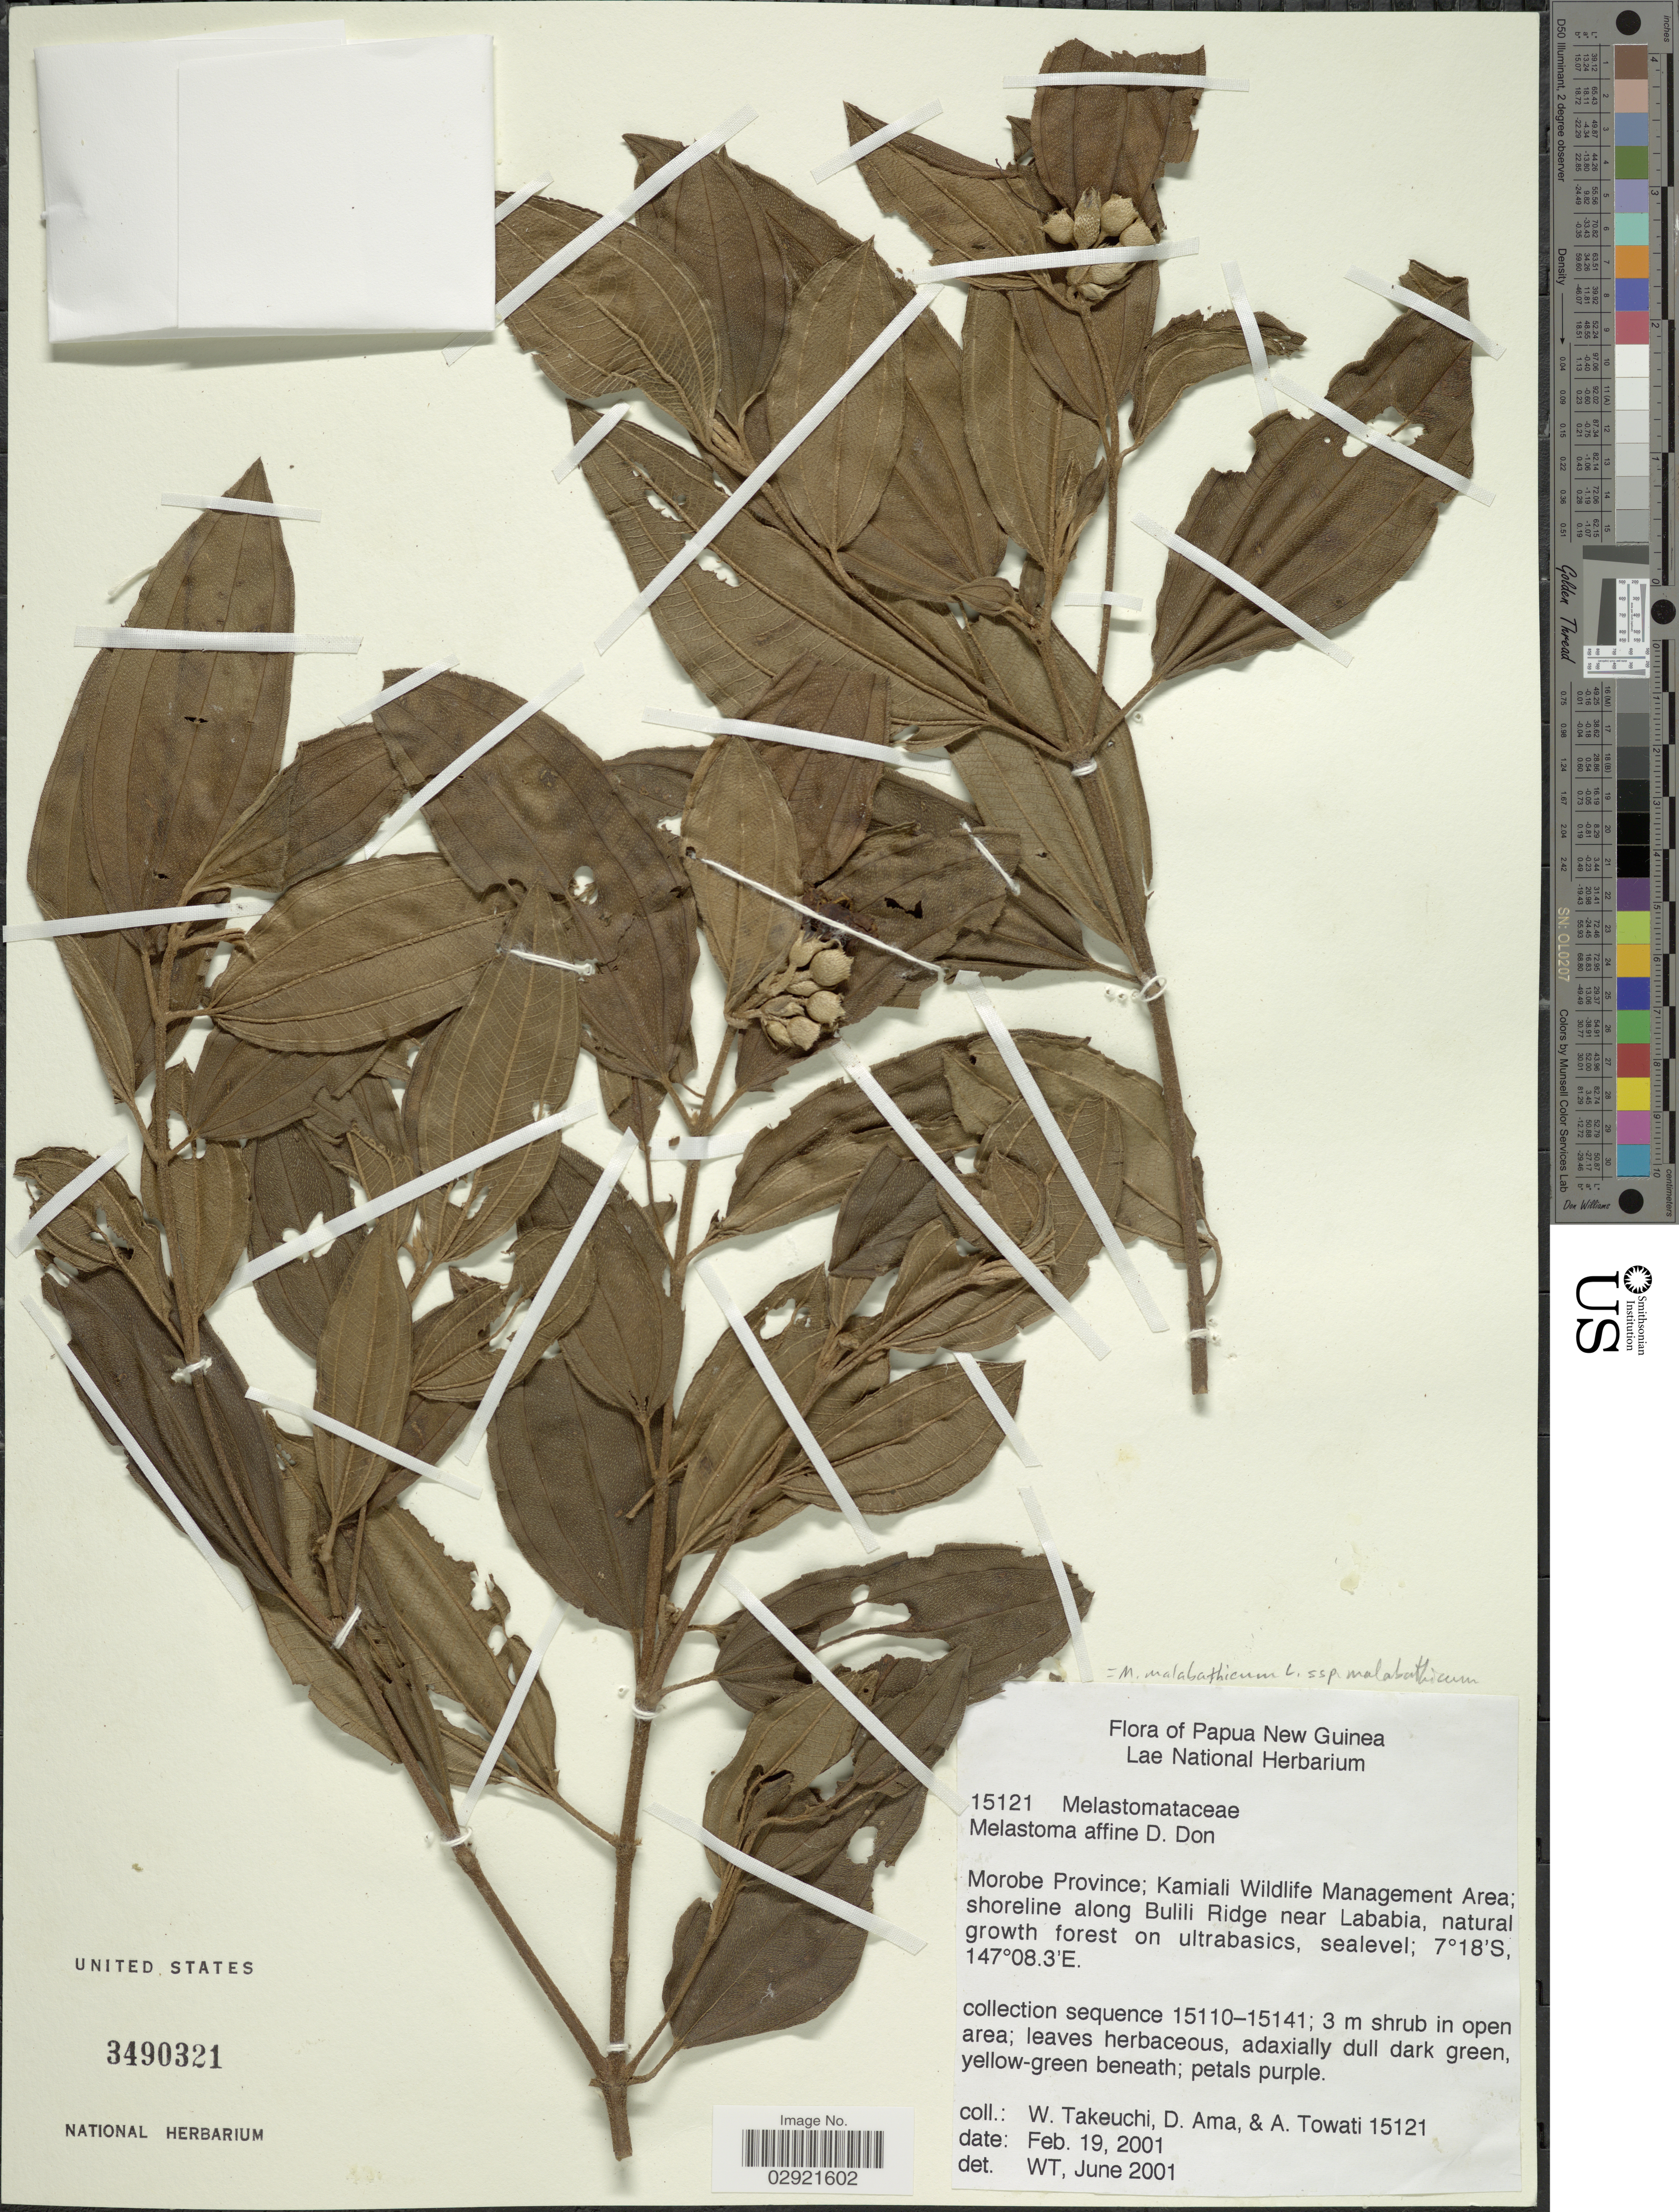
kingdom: Plantae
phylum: Tracheophyta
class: Magnoliopsida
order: Myrtales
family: Melastomataceae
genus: Melastoma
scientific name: Melastoma malabathricum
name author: L.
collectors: W. Takeuchi, D. Ama & A. Towati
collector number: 15121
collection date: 2001-02-19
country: Papua New Guinea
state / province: Morobe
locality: Morobe Province; Kamiali Wildlife Management Area; shoreline along Bulili Ridge near Lababia.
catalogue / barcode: US 3490321